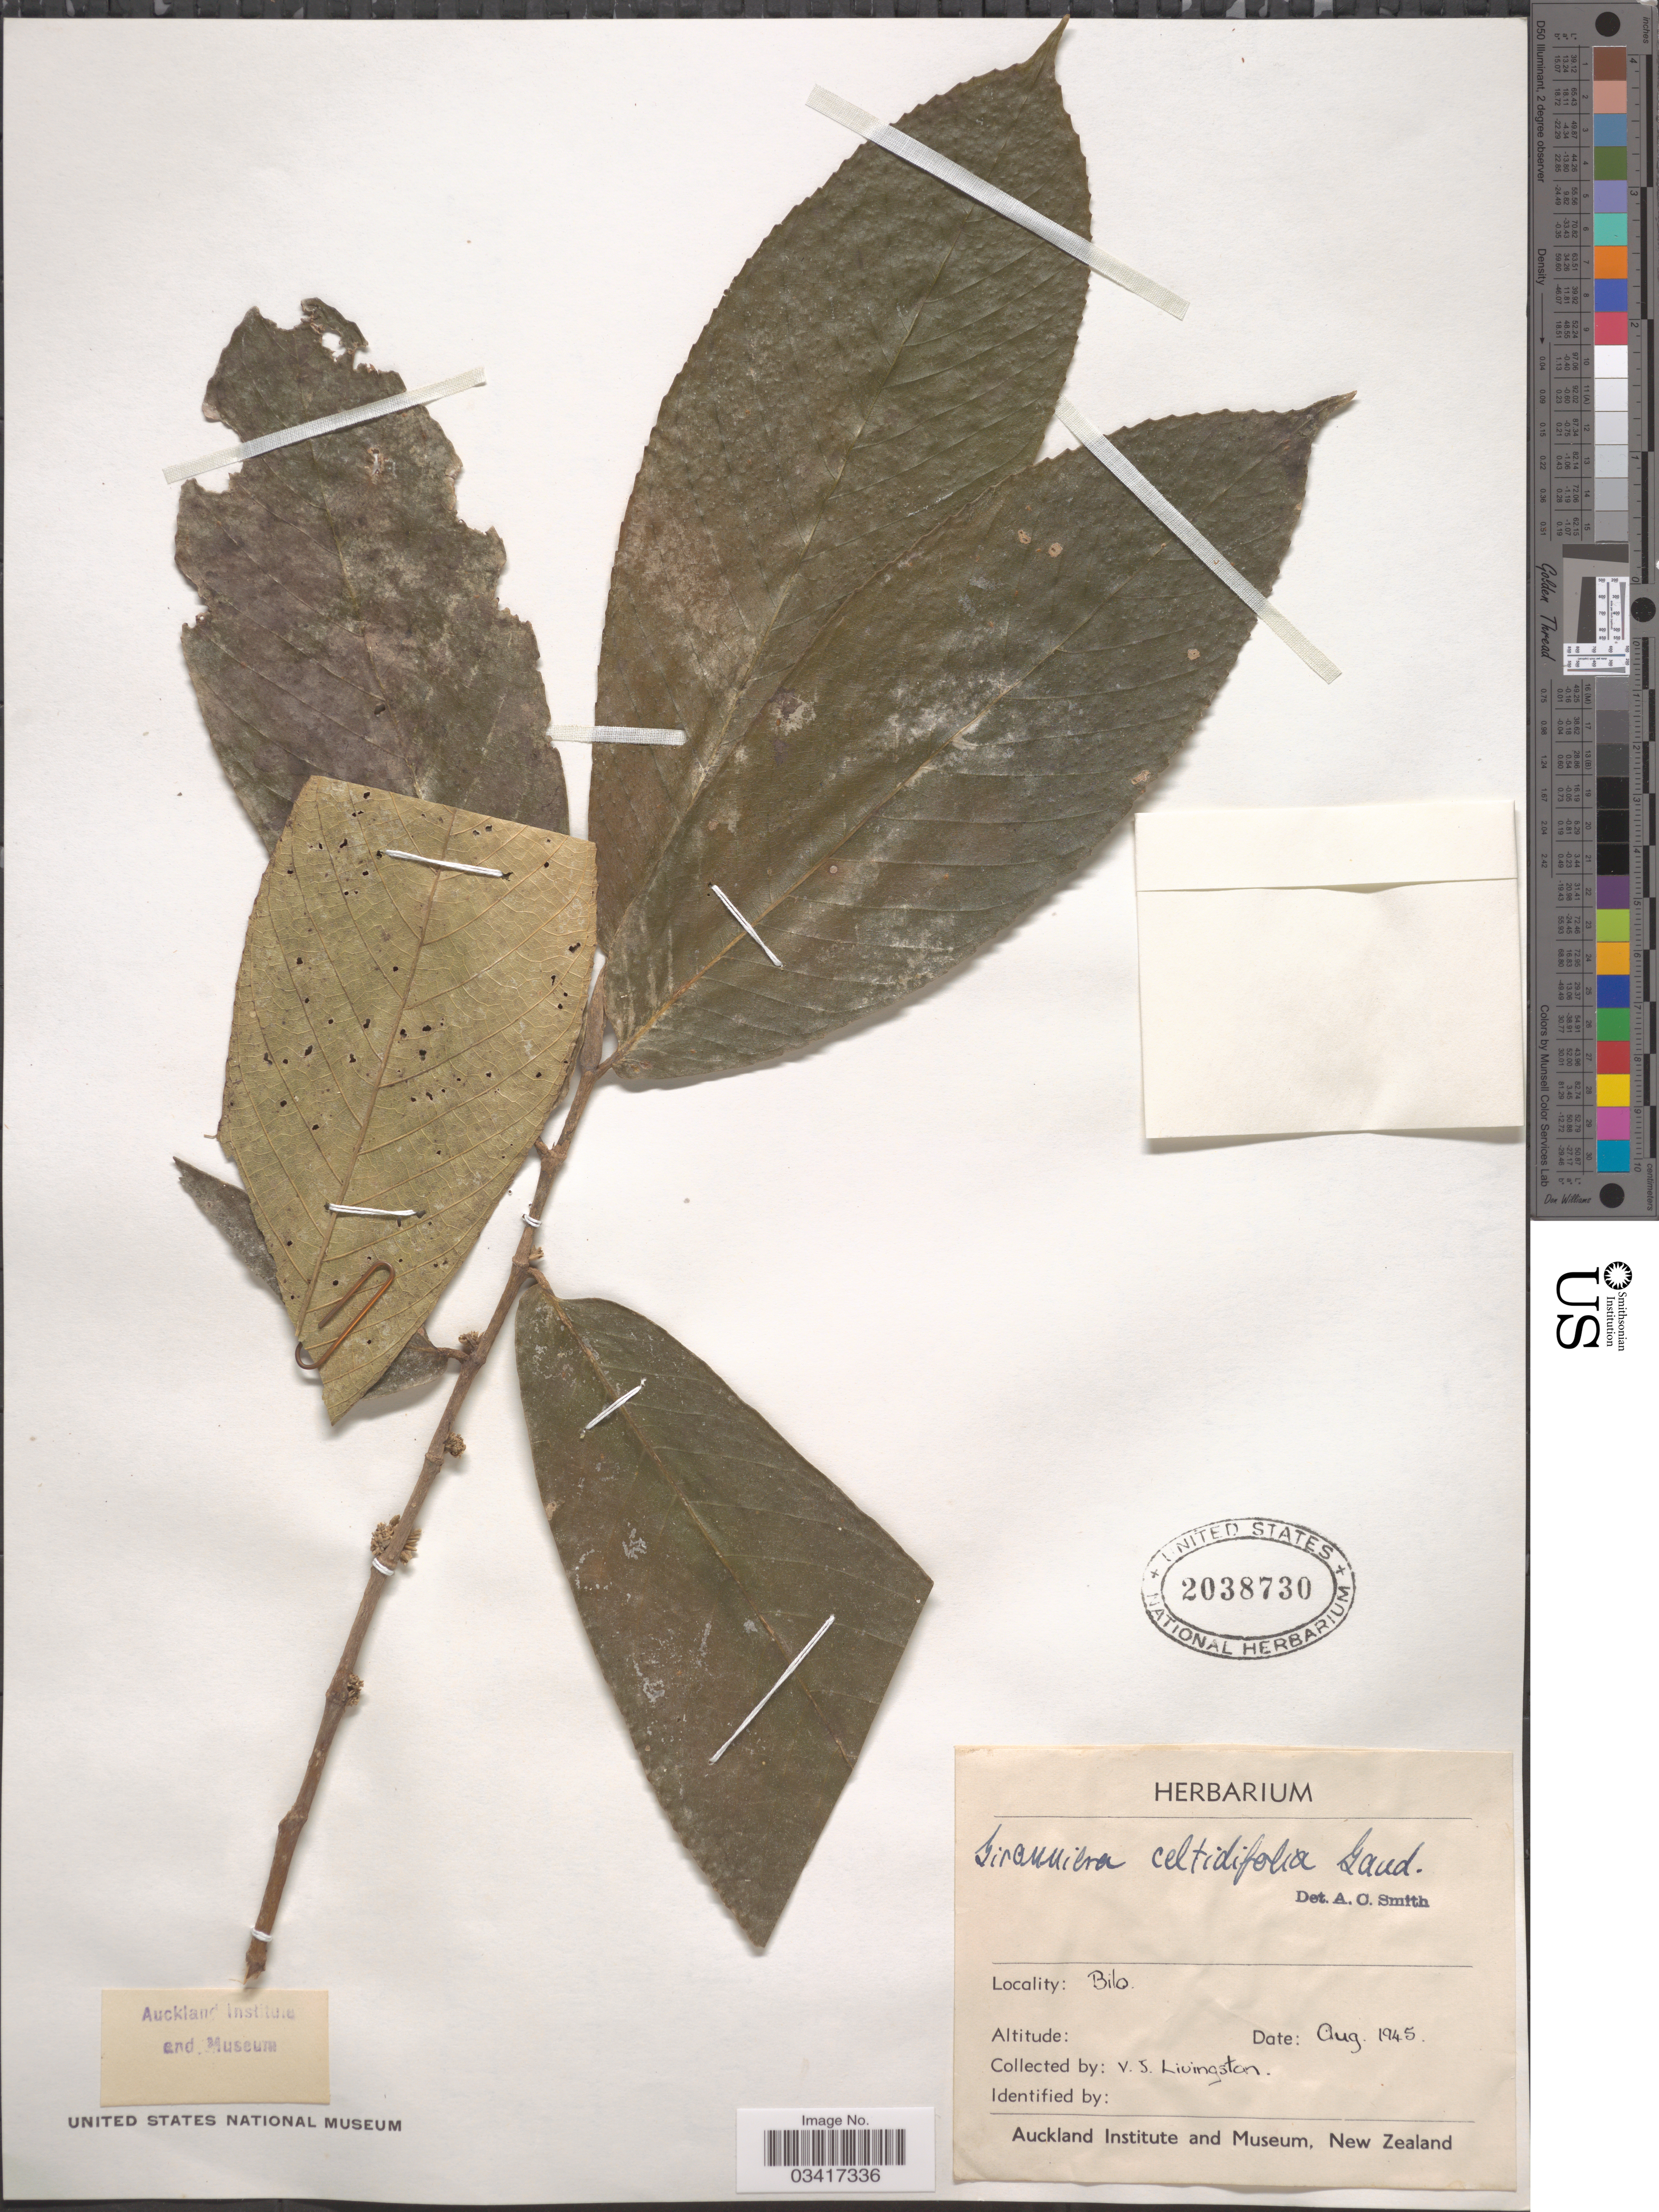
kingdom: Plantae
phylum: Tracheophyta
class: Magnoliopsida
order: Rosales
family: Cannabaceae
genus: Gironniera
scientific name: Gironniera celtidifolia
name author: Gaudich.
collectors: V. Livingston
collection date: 1945-08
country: New Zealand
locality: Bilo.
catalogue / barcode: US 2038730